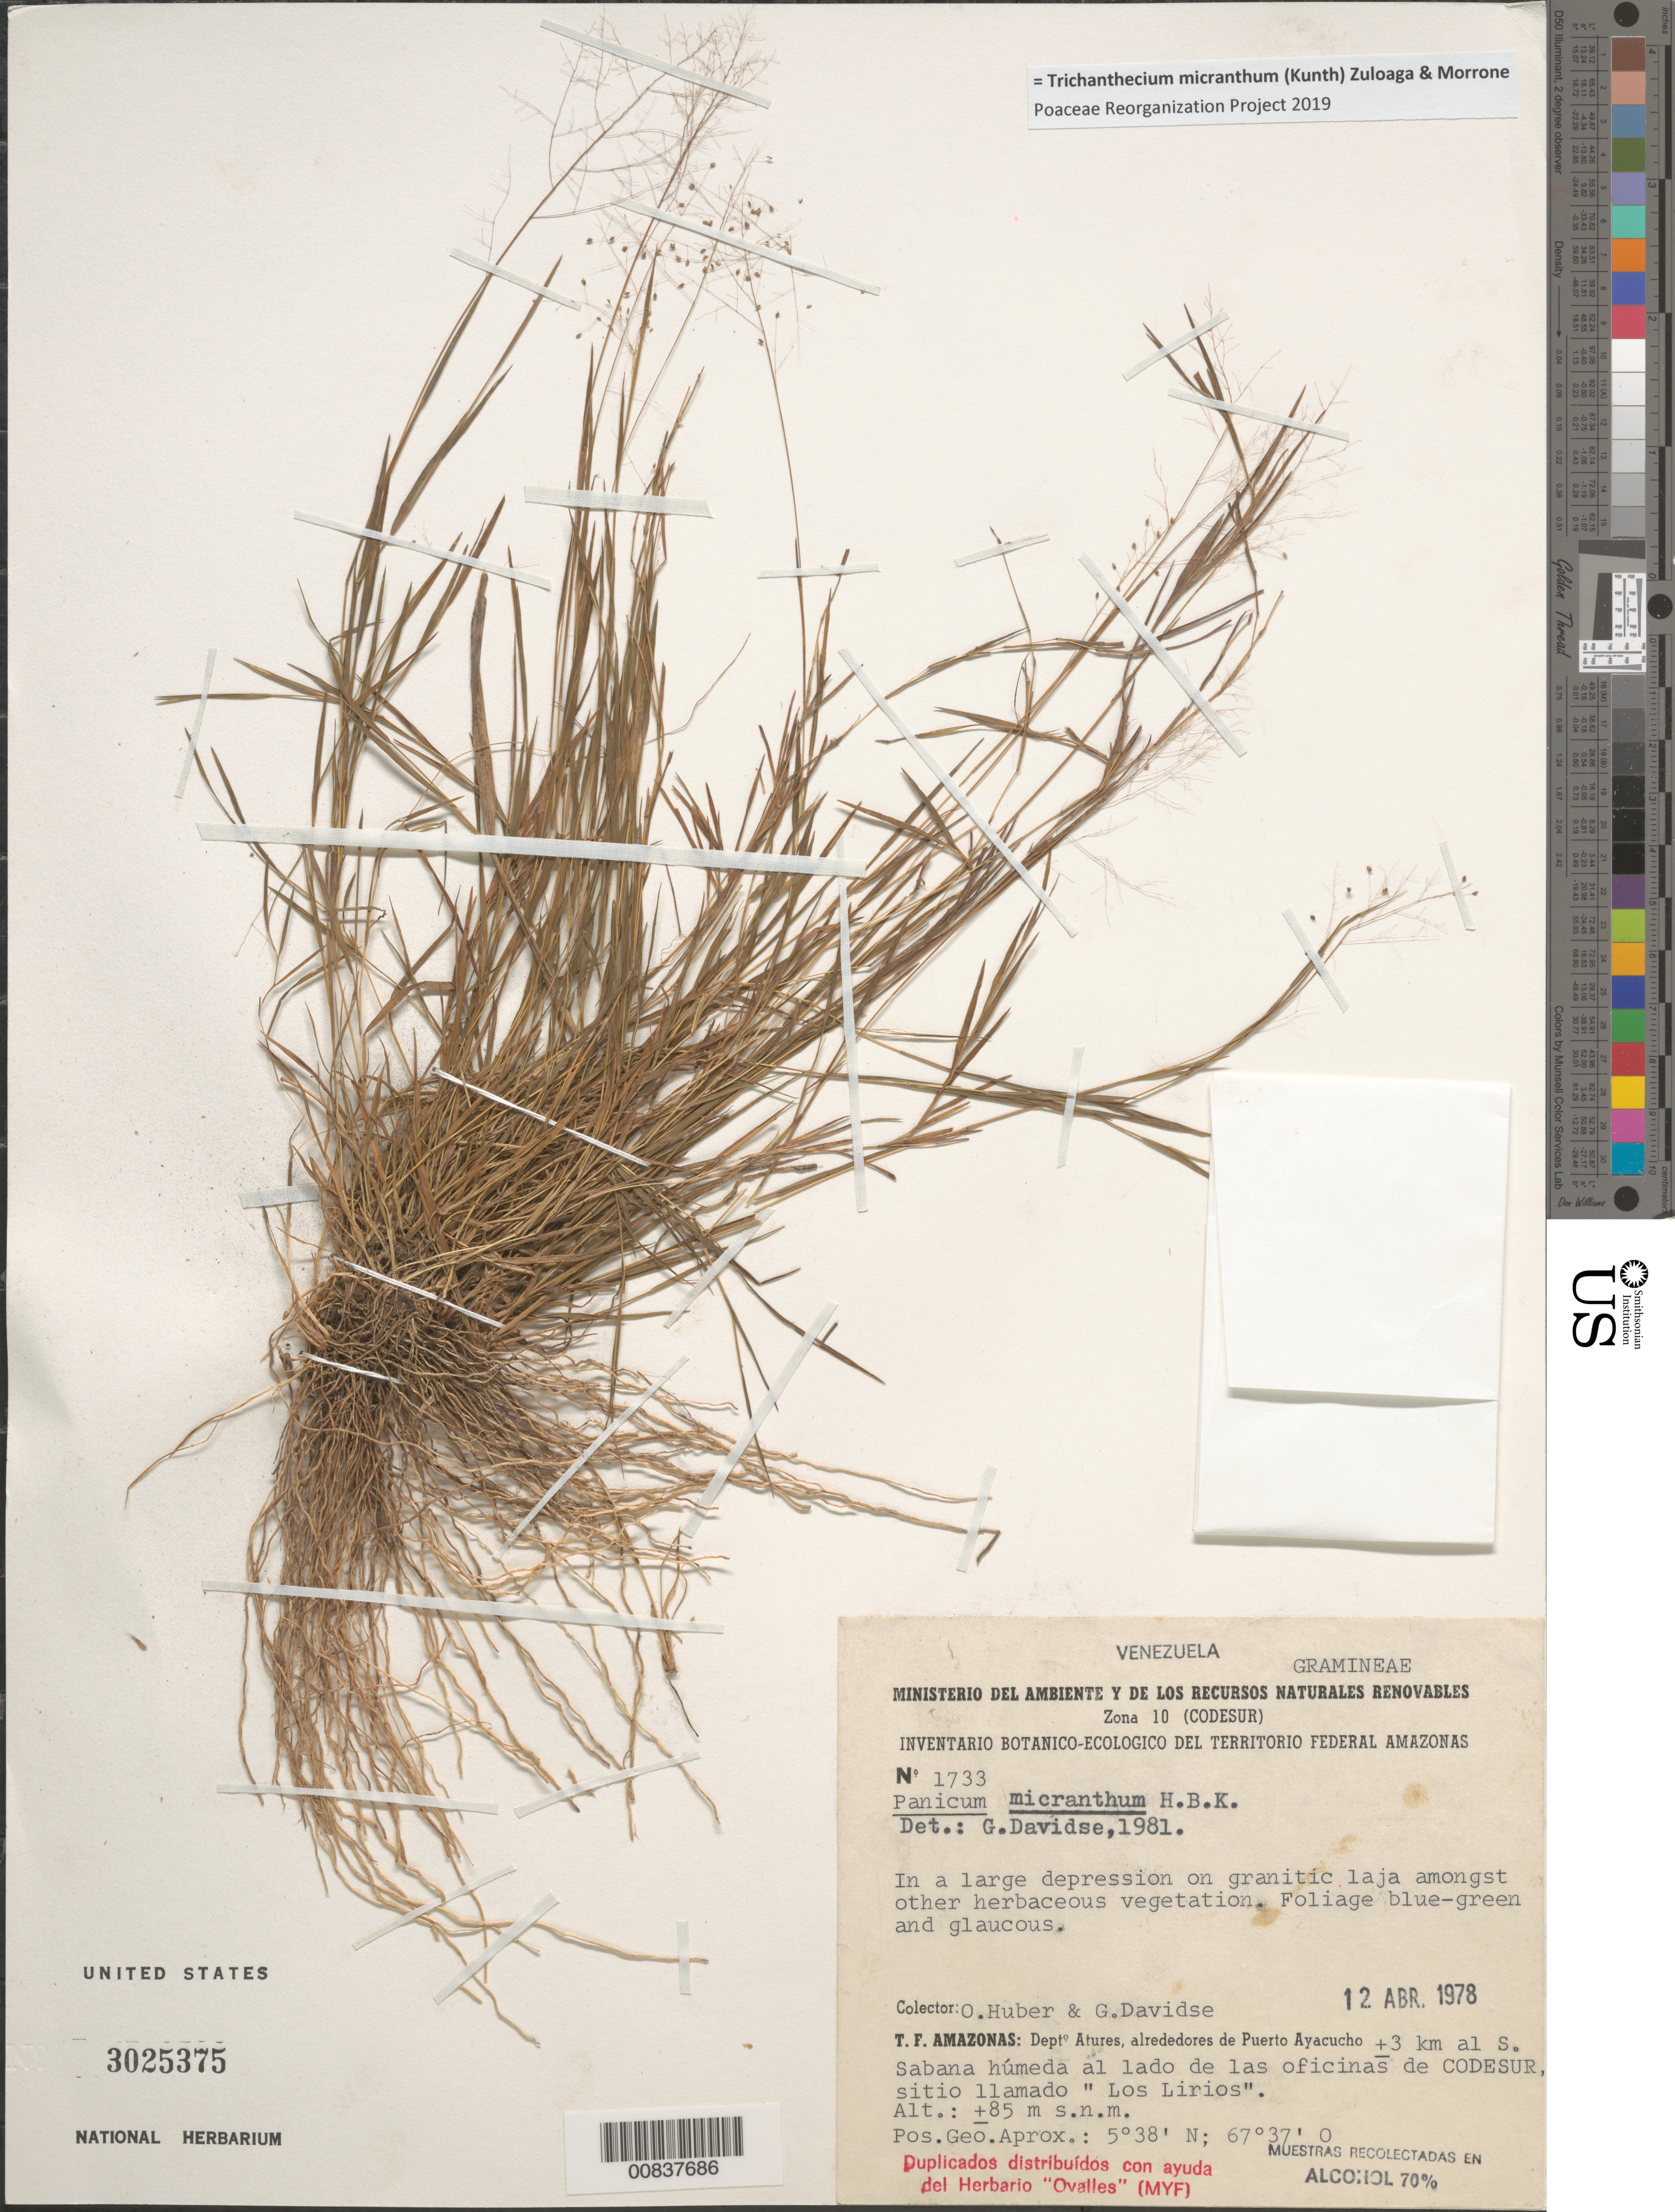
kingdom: Plantae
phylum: Tracheophyta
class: Liliopsida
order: Poales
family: Poaceae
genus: Trichanthecium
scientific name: Trichanthecium micranthum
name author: (Kunth) Zuloaga & Morrone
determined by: Poaceae Reorganization Project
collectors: O. Huber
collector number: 1733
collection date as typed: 12-Apr-78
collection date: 1978-04-12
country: Venezuela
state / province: Amazonas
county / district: Atures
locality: Puerto Ayacucho, ± 3 km al S, "Los Liríos"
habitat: Large depression on granitic laja amongst other herbaceous vegetation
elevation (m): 85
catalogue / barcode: US 3025375